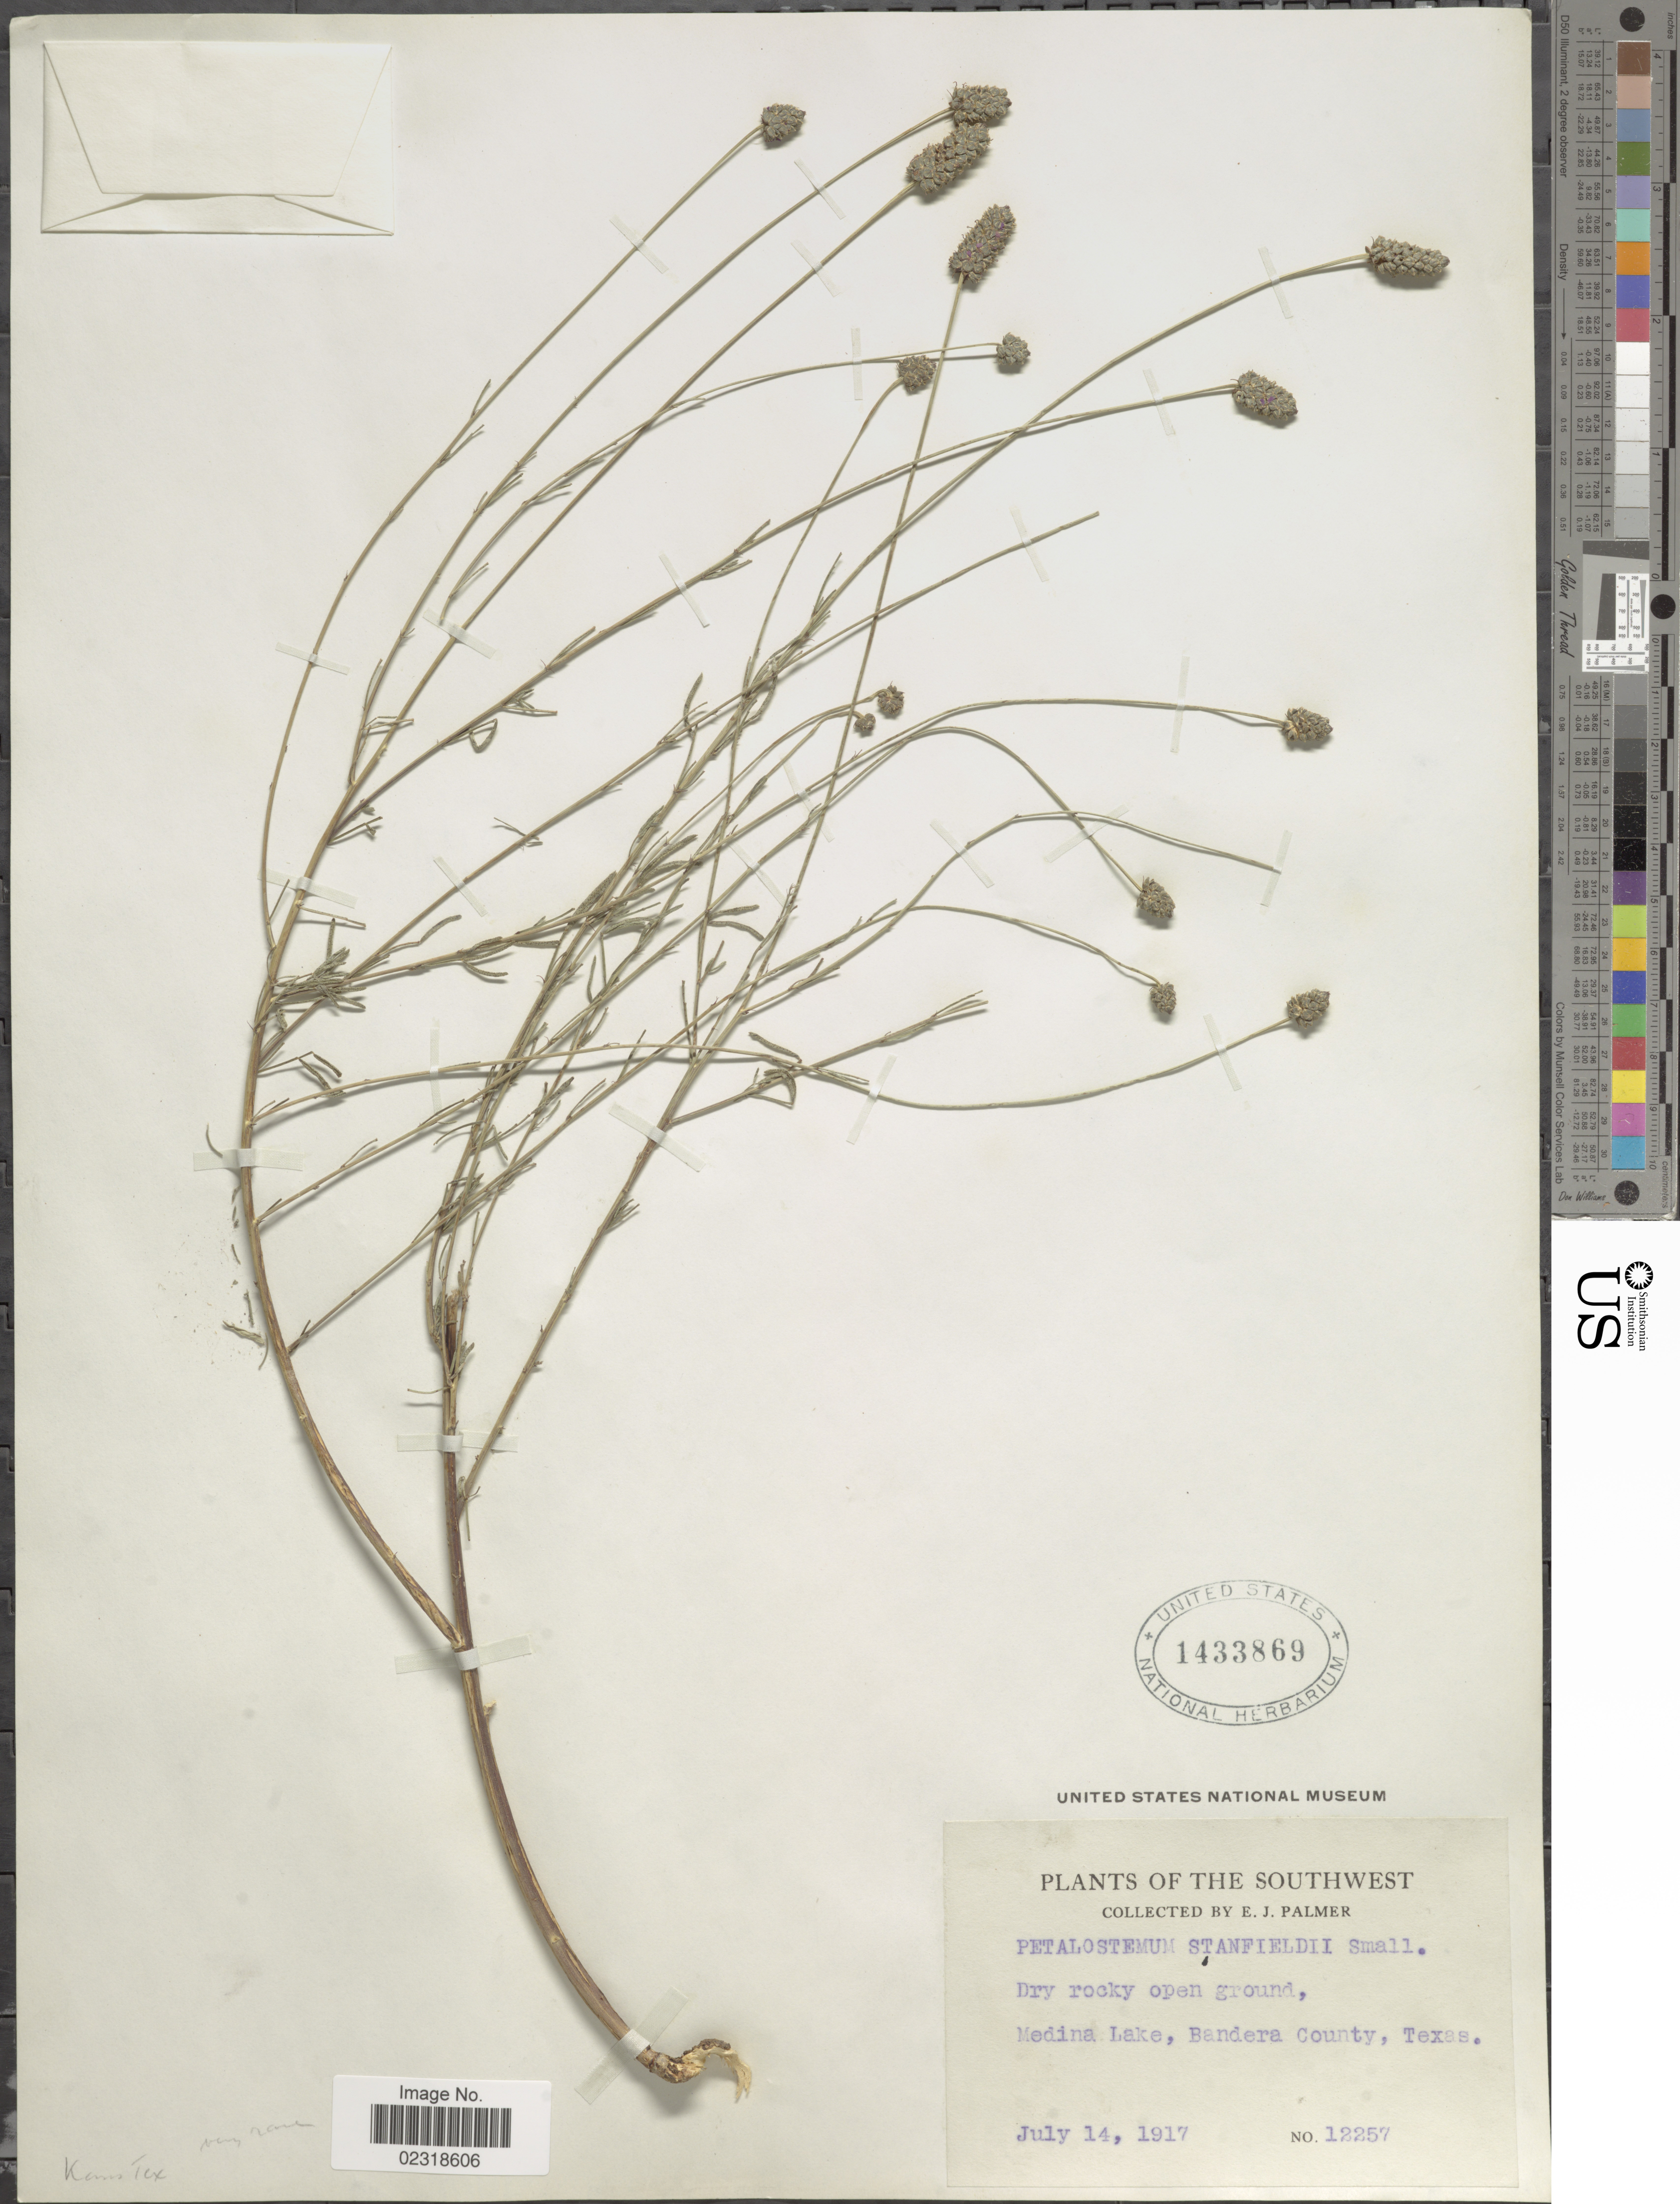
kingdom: Plantae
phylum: Tracheophyta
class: Magnoliopsida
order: Fabales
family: Fabaceae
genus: Dalea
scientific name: Dalea tenuis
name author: (J.M. Coult.) Shinners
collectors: E. J. Palmer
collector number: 12257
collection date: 1917-07-14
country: United States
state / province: Texas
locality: The Southwest, dry rocky open ground, Medina Lake, Bandera County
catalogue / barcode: US 1433869